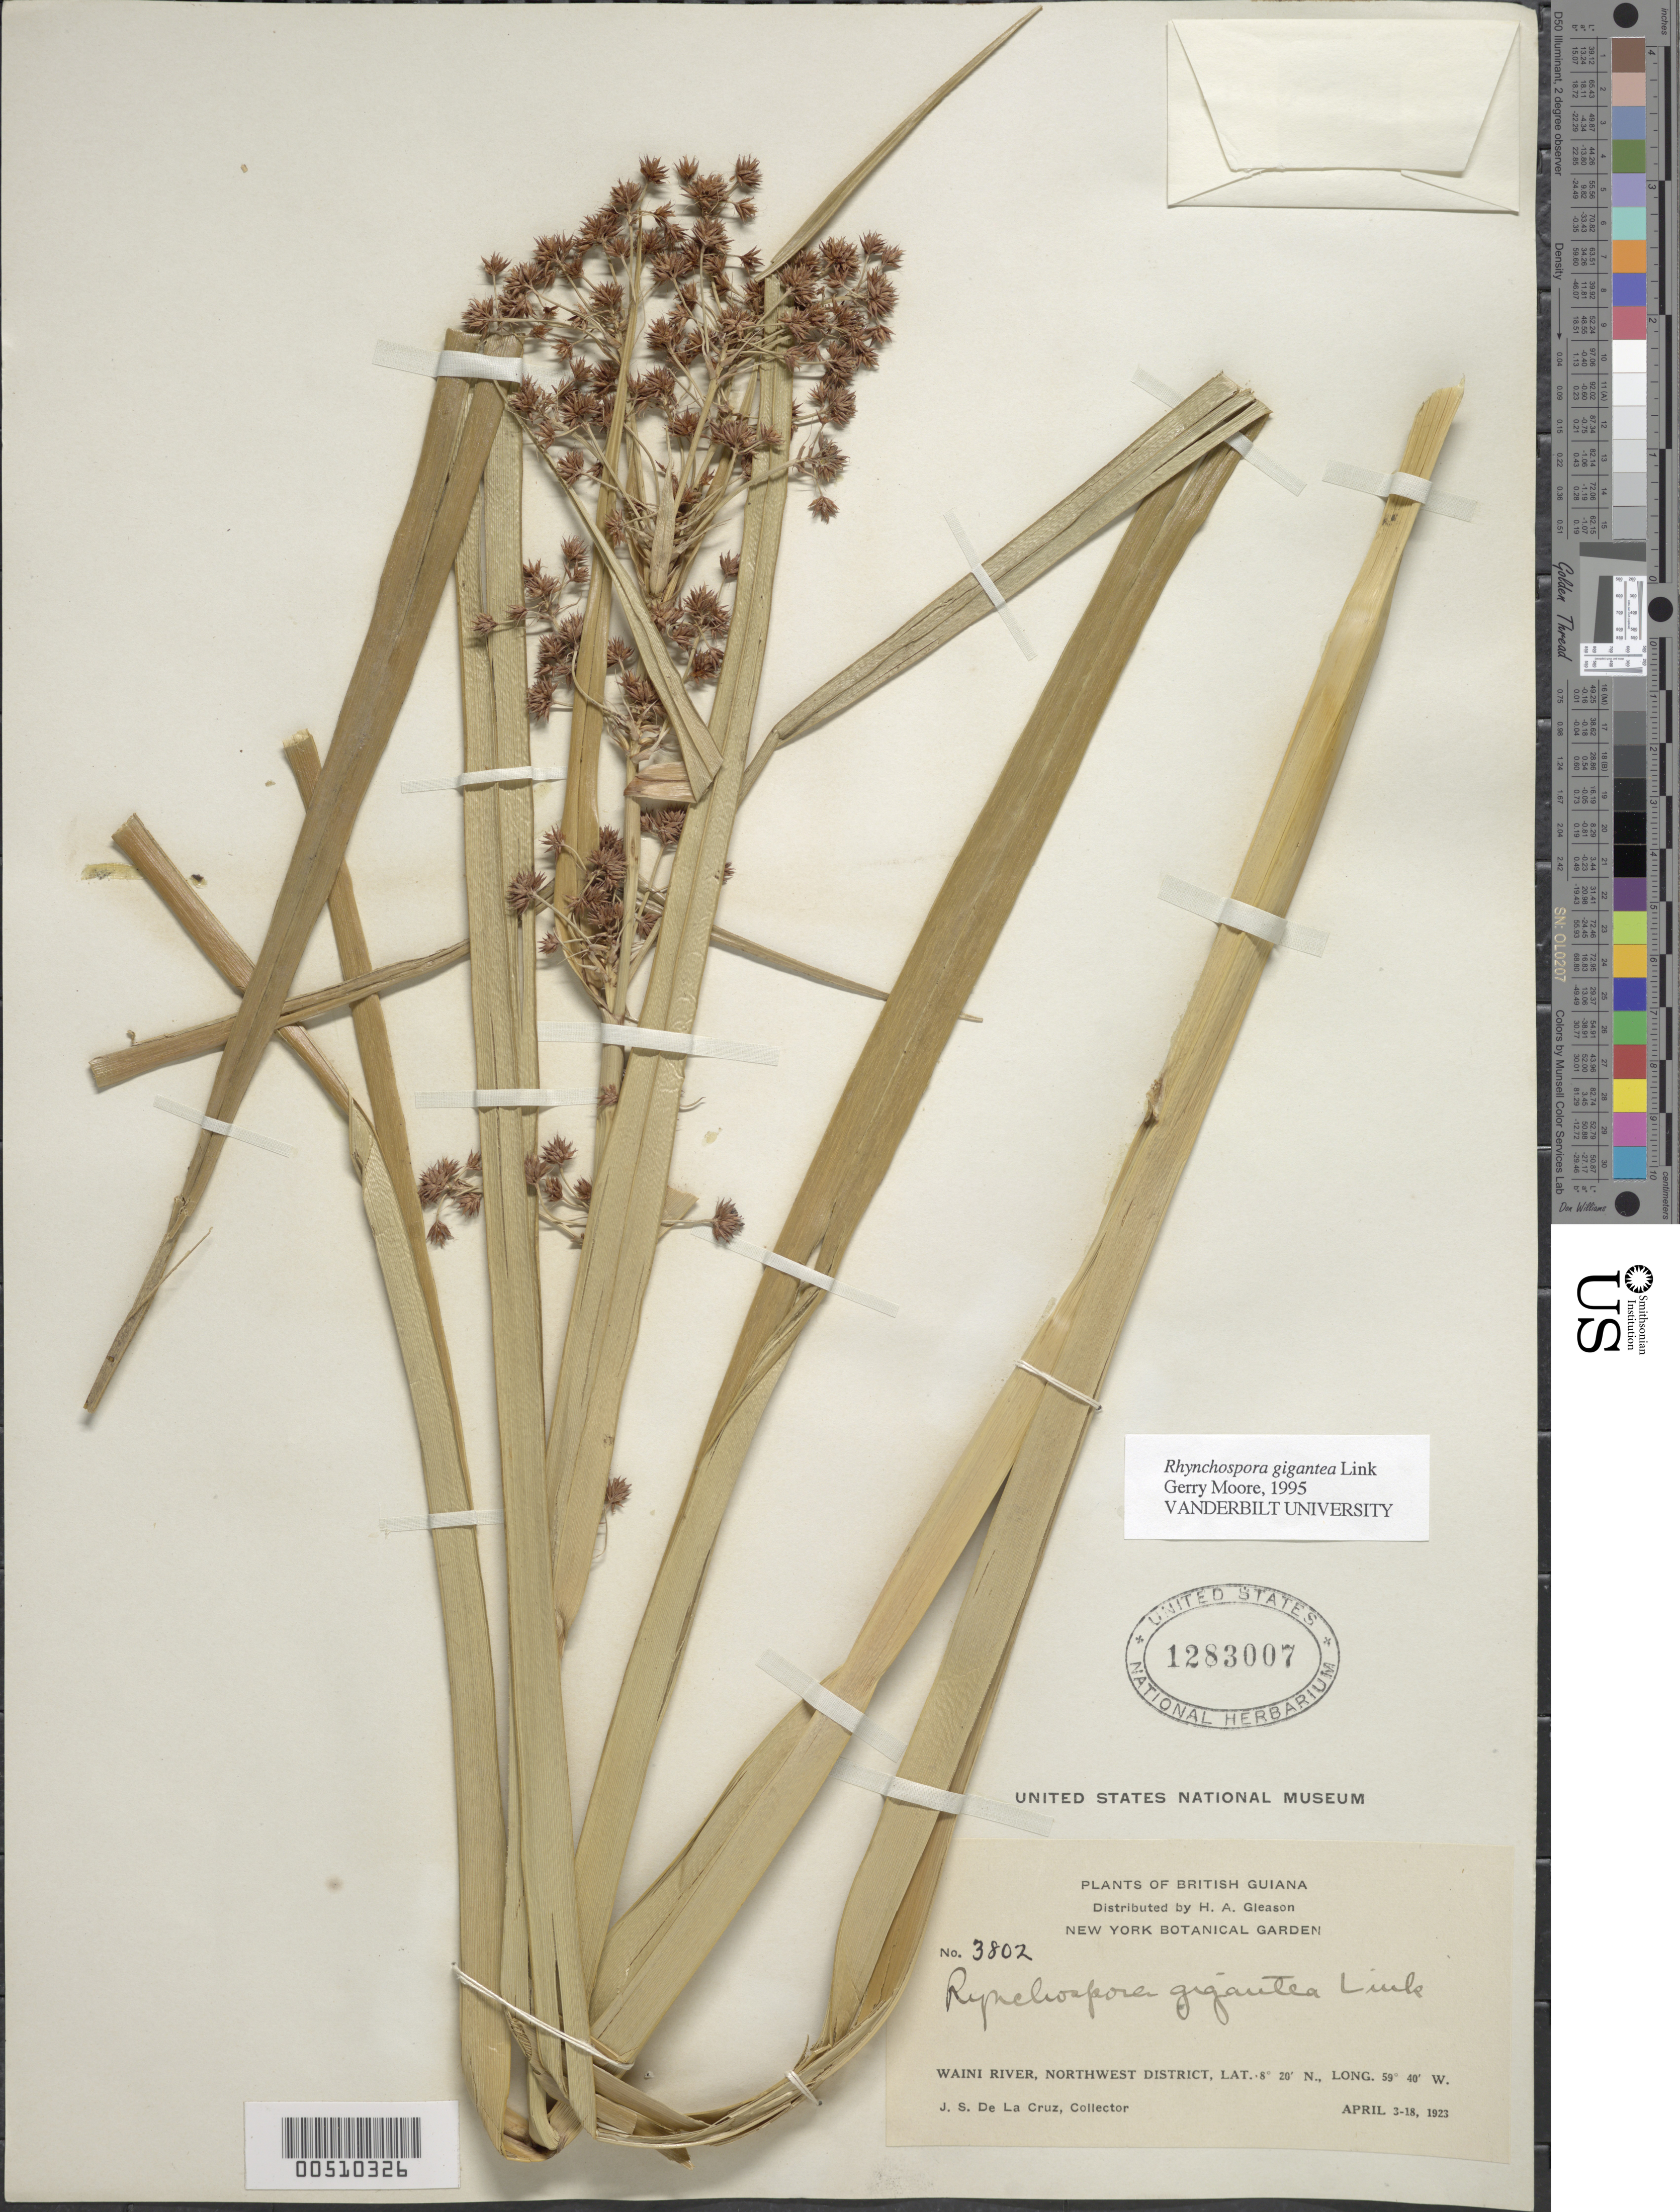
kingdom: Plantae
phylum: Tracheophyta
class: Liliopsida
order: Poales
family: Cyperaceae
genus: Rhynchospora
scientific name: Rhynchospora gigantea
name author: Link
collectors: J. S. de la Cruz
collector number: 3802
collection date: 1923-04-03/1923-04-18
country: Guyana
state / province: Barima-Waini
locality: British Guiana, Waini River, Northwest District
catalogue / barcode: US 1283007